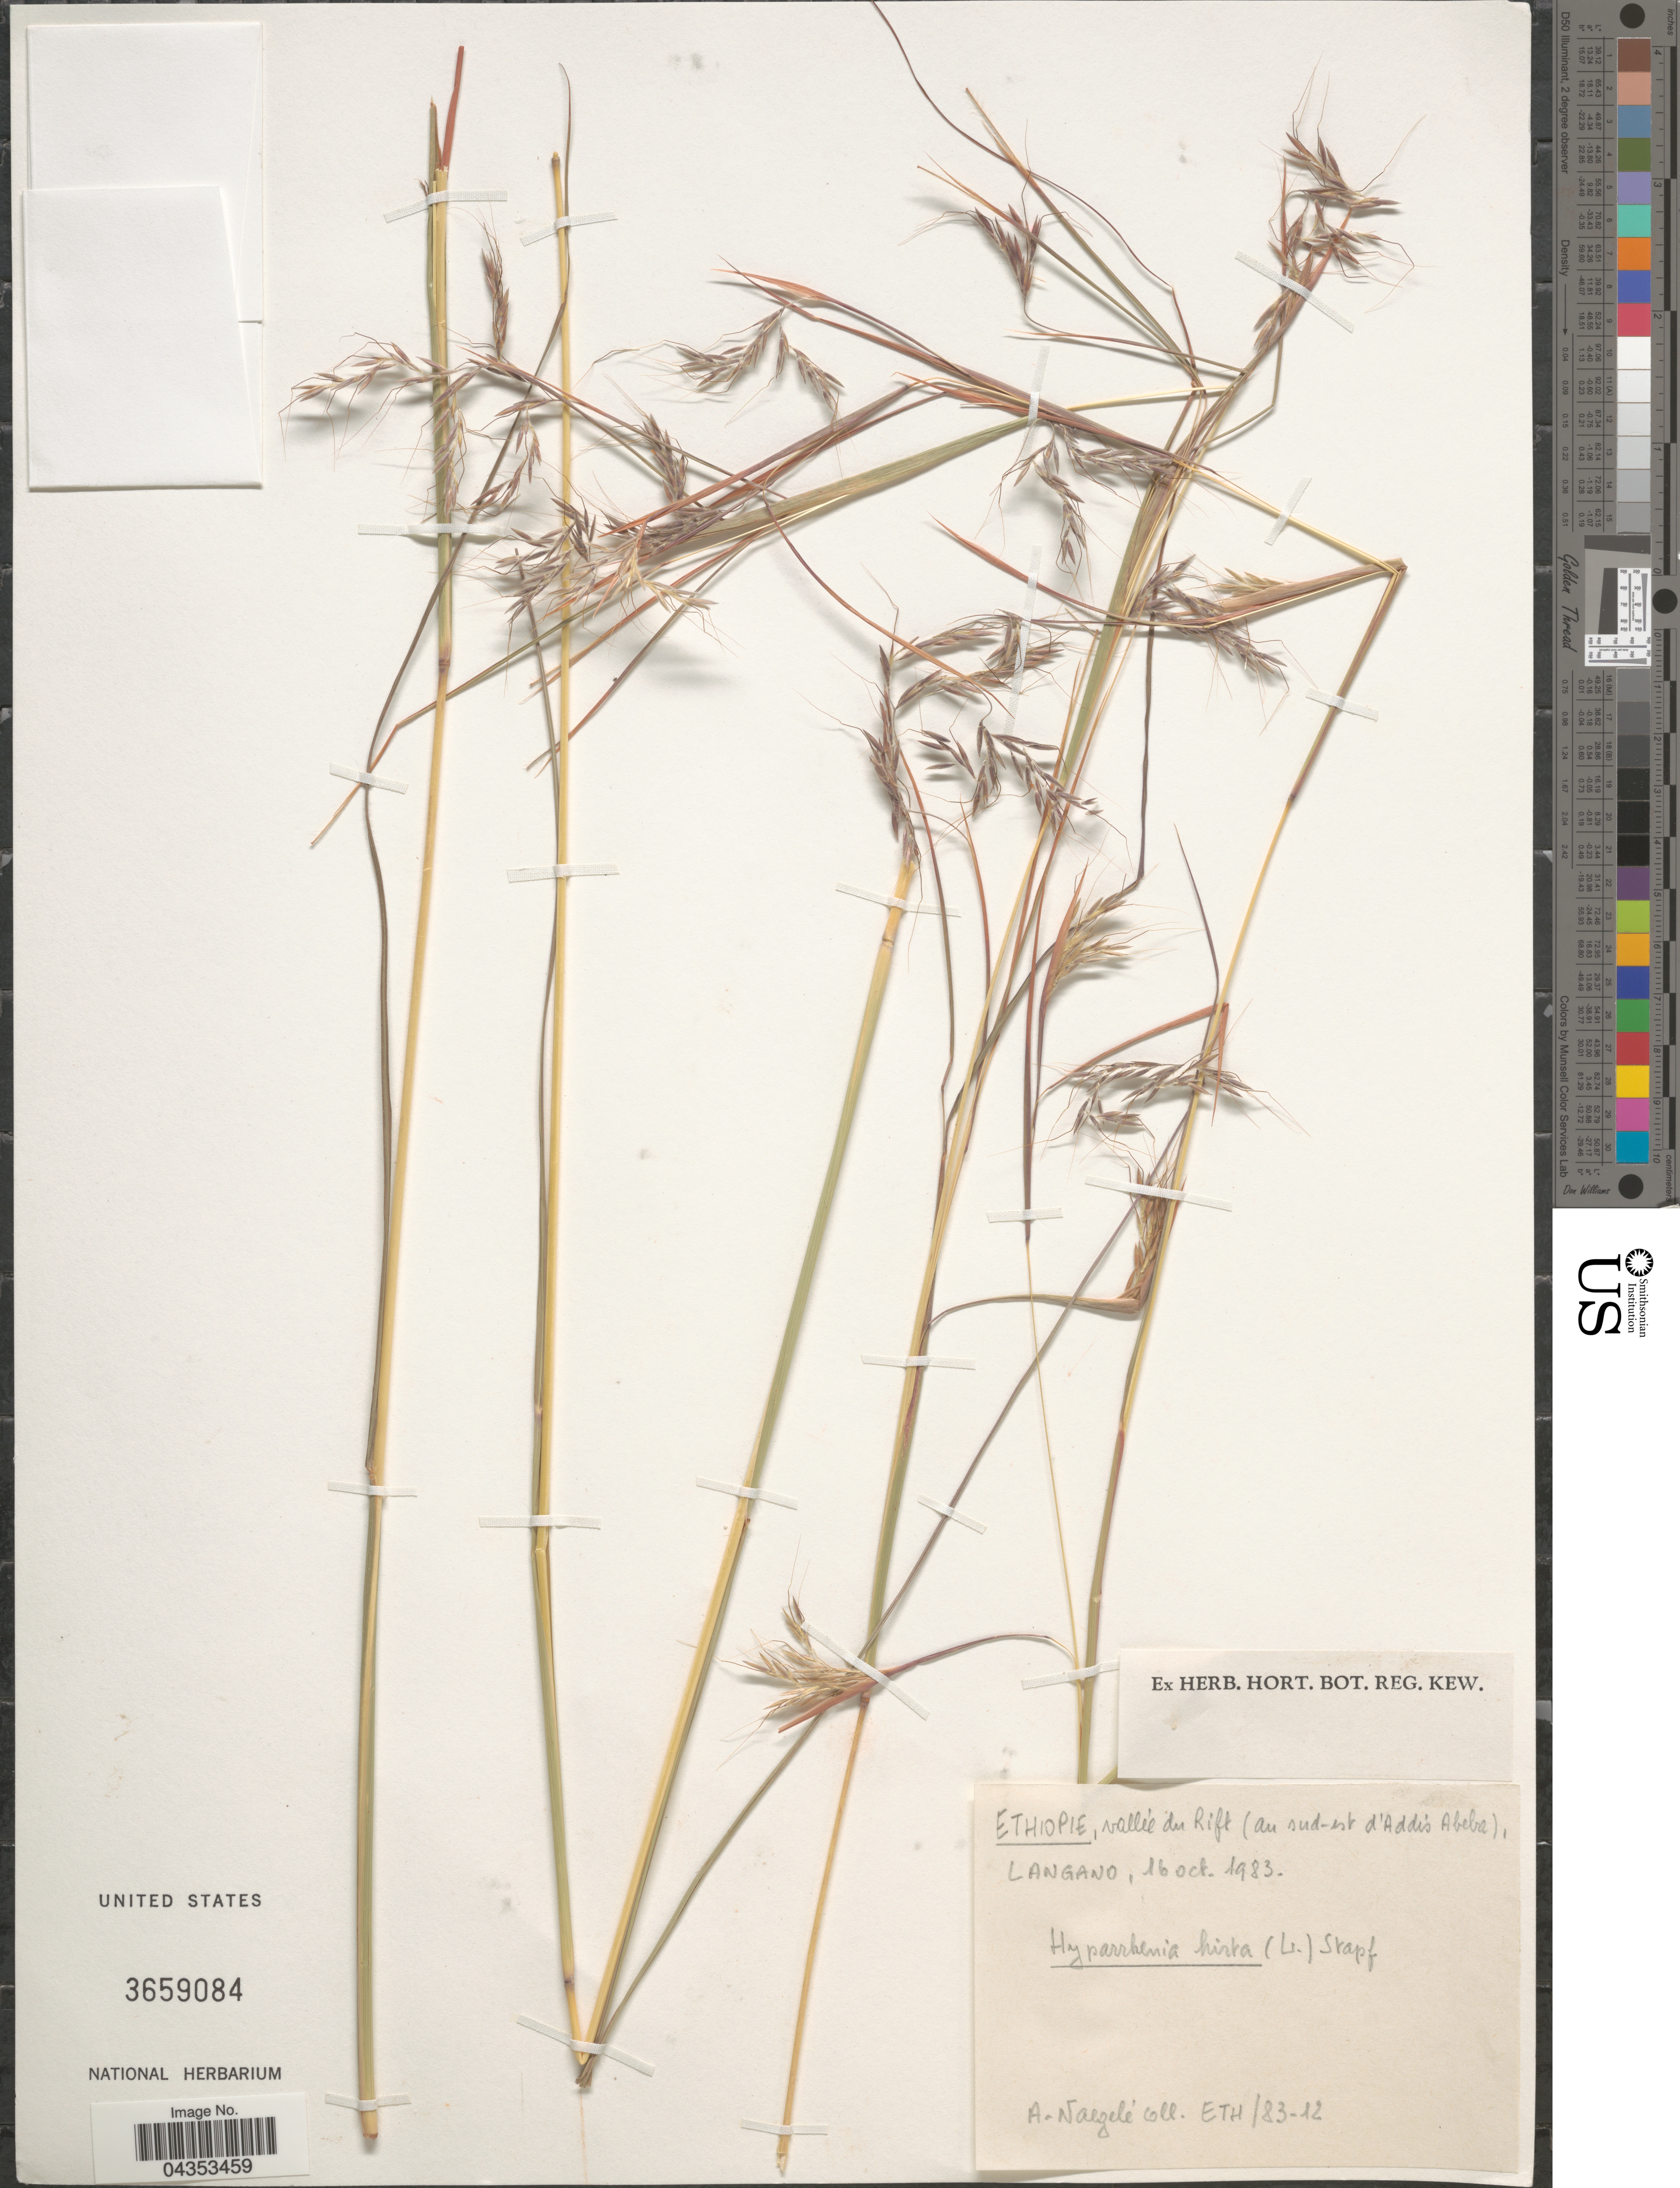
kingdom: Plantae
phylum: Tracheophyta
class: Liliopsida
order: Poales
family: Poaceae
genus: Hyparrhenia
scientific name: Hyparrhenia hirta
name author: (L.) Stapf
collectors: A. Naegelé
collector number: ETH/83-12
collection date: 1983-10-16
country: Ethiopia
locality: Vallée du Rift (au sud-est d'Addis Abeba), Langano.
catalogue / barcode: US 3659084